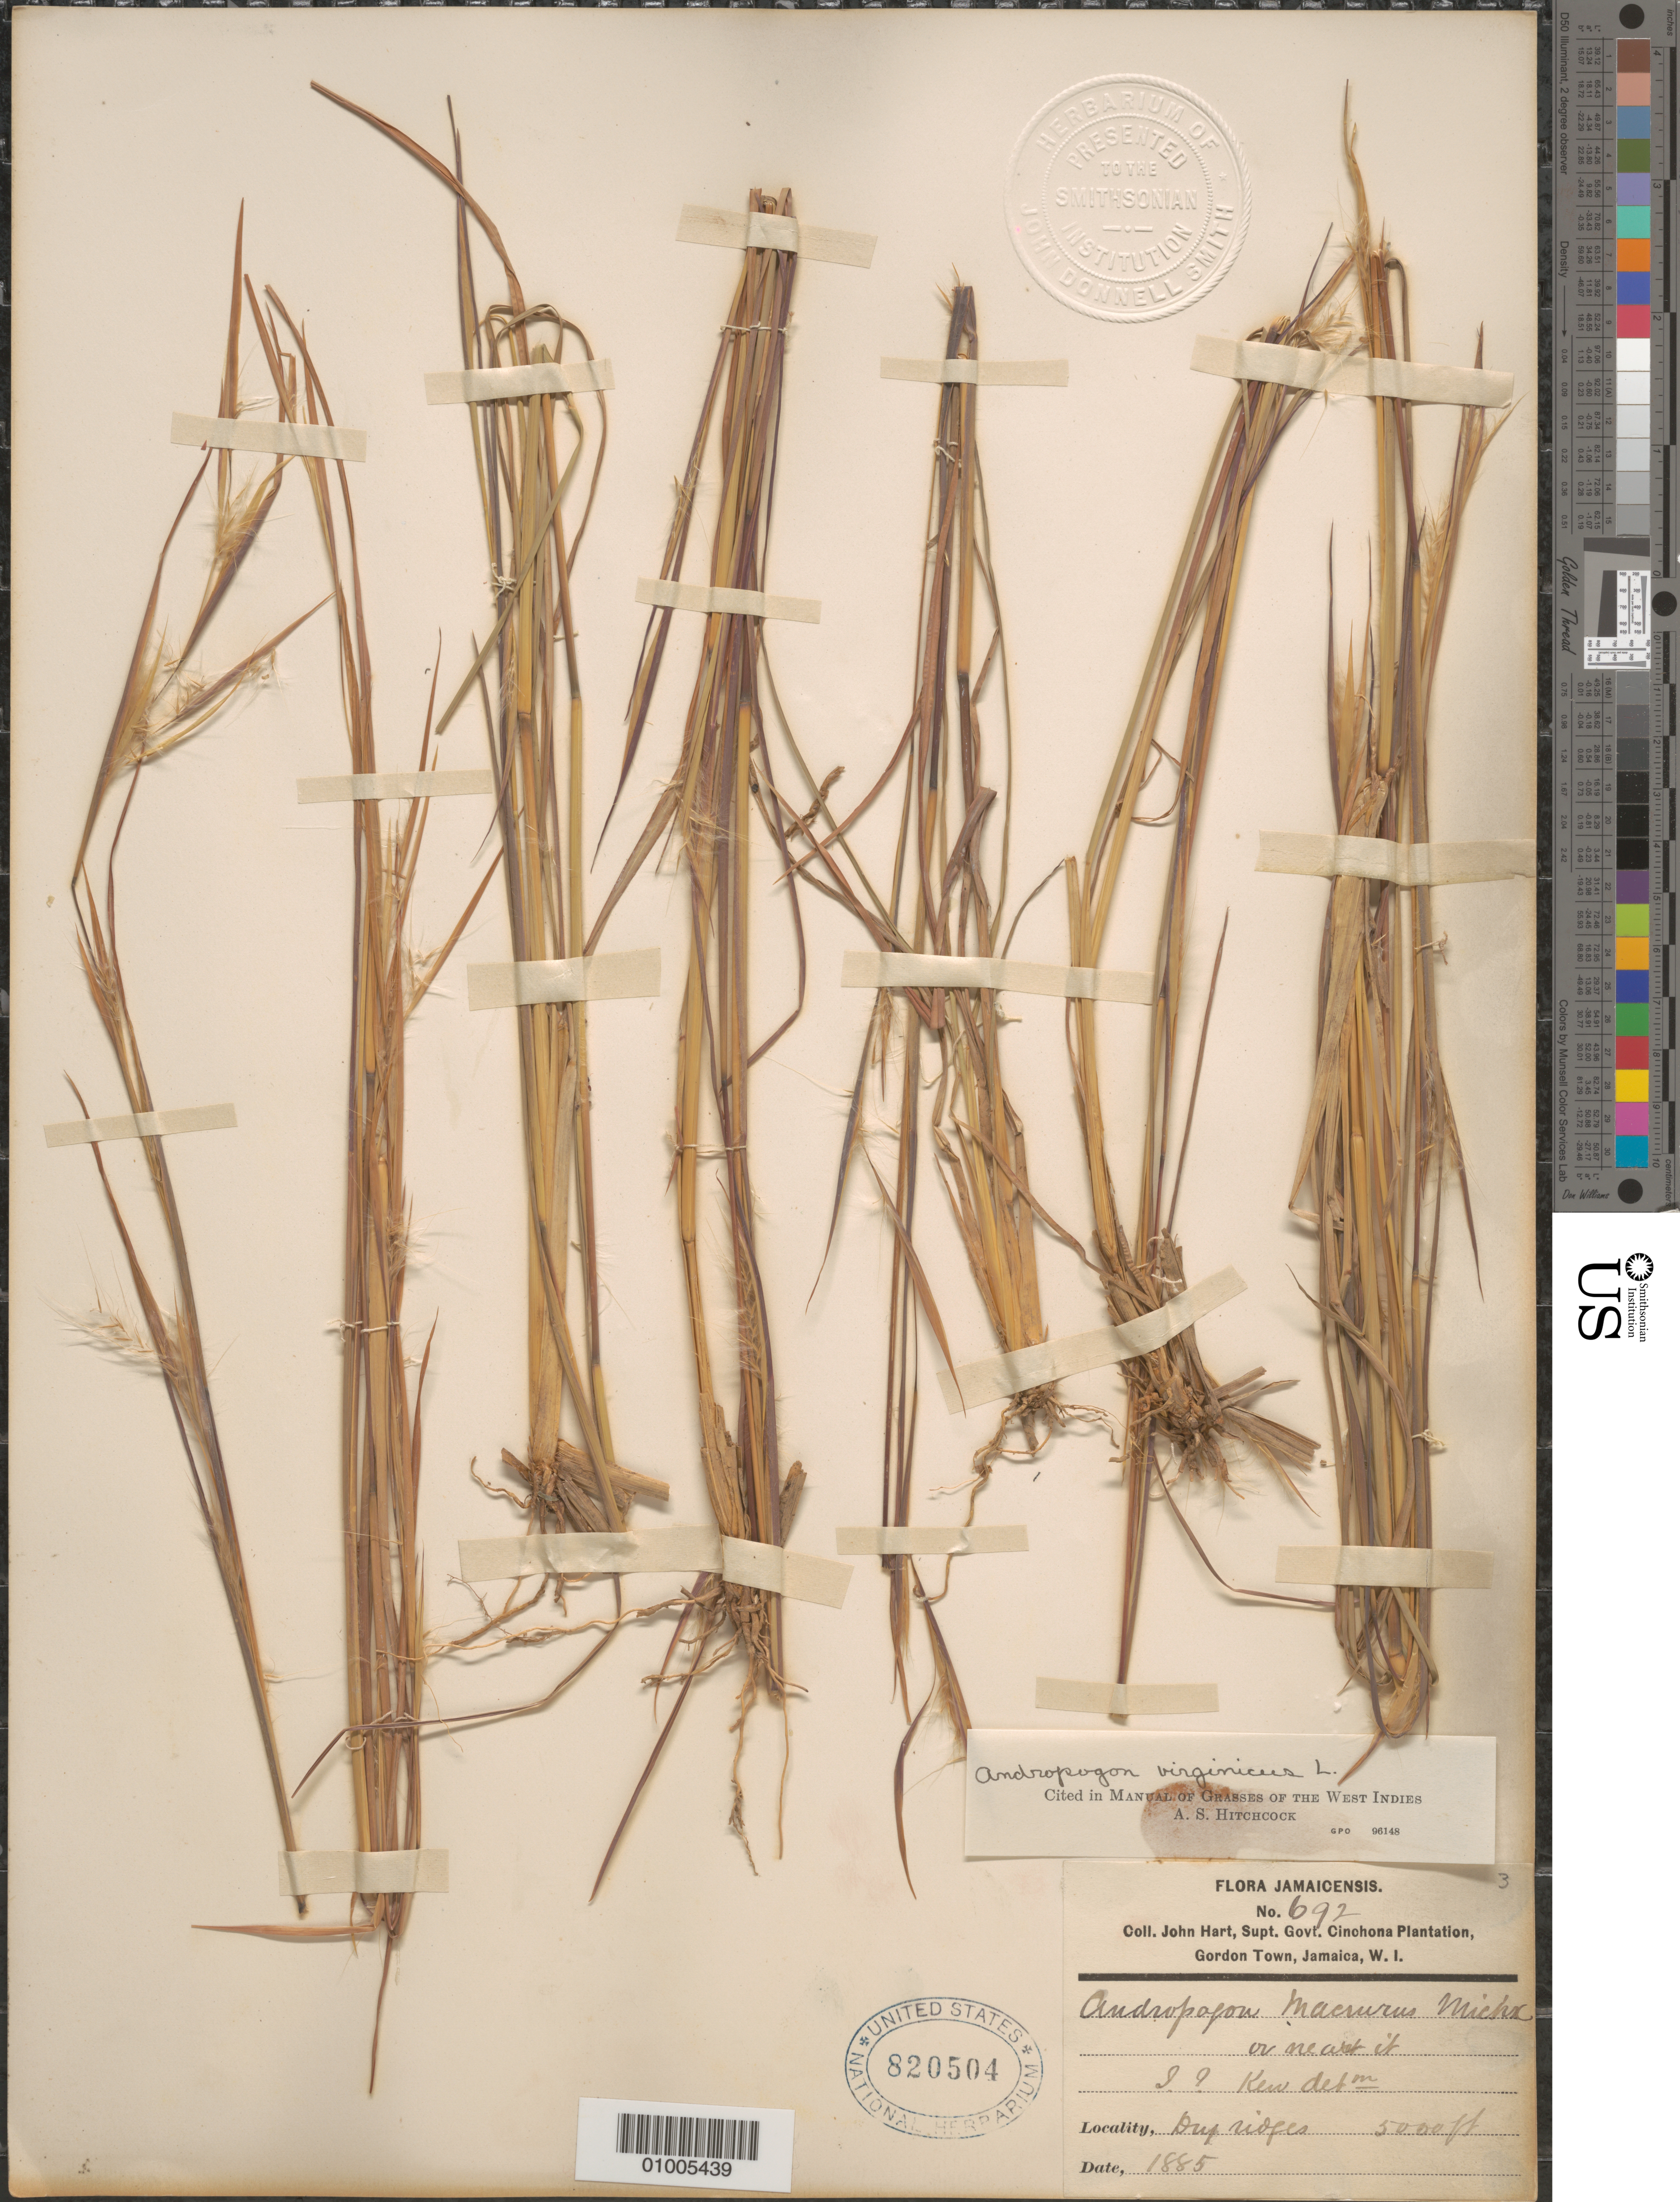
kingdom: Plantae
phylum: Tracheophyta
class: Liliopsida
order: Poales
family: Poaceae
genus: Andropogon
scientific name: Andropogon virginicus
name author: L.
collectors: J. Hart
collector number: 692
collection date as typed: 1885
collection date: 1885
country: Jamaica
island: Jamaica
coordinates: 0 N, 0 E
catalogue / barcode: US 820504